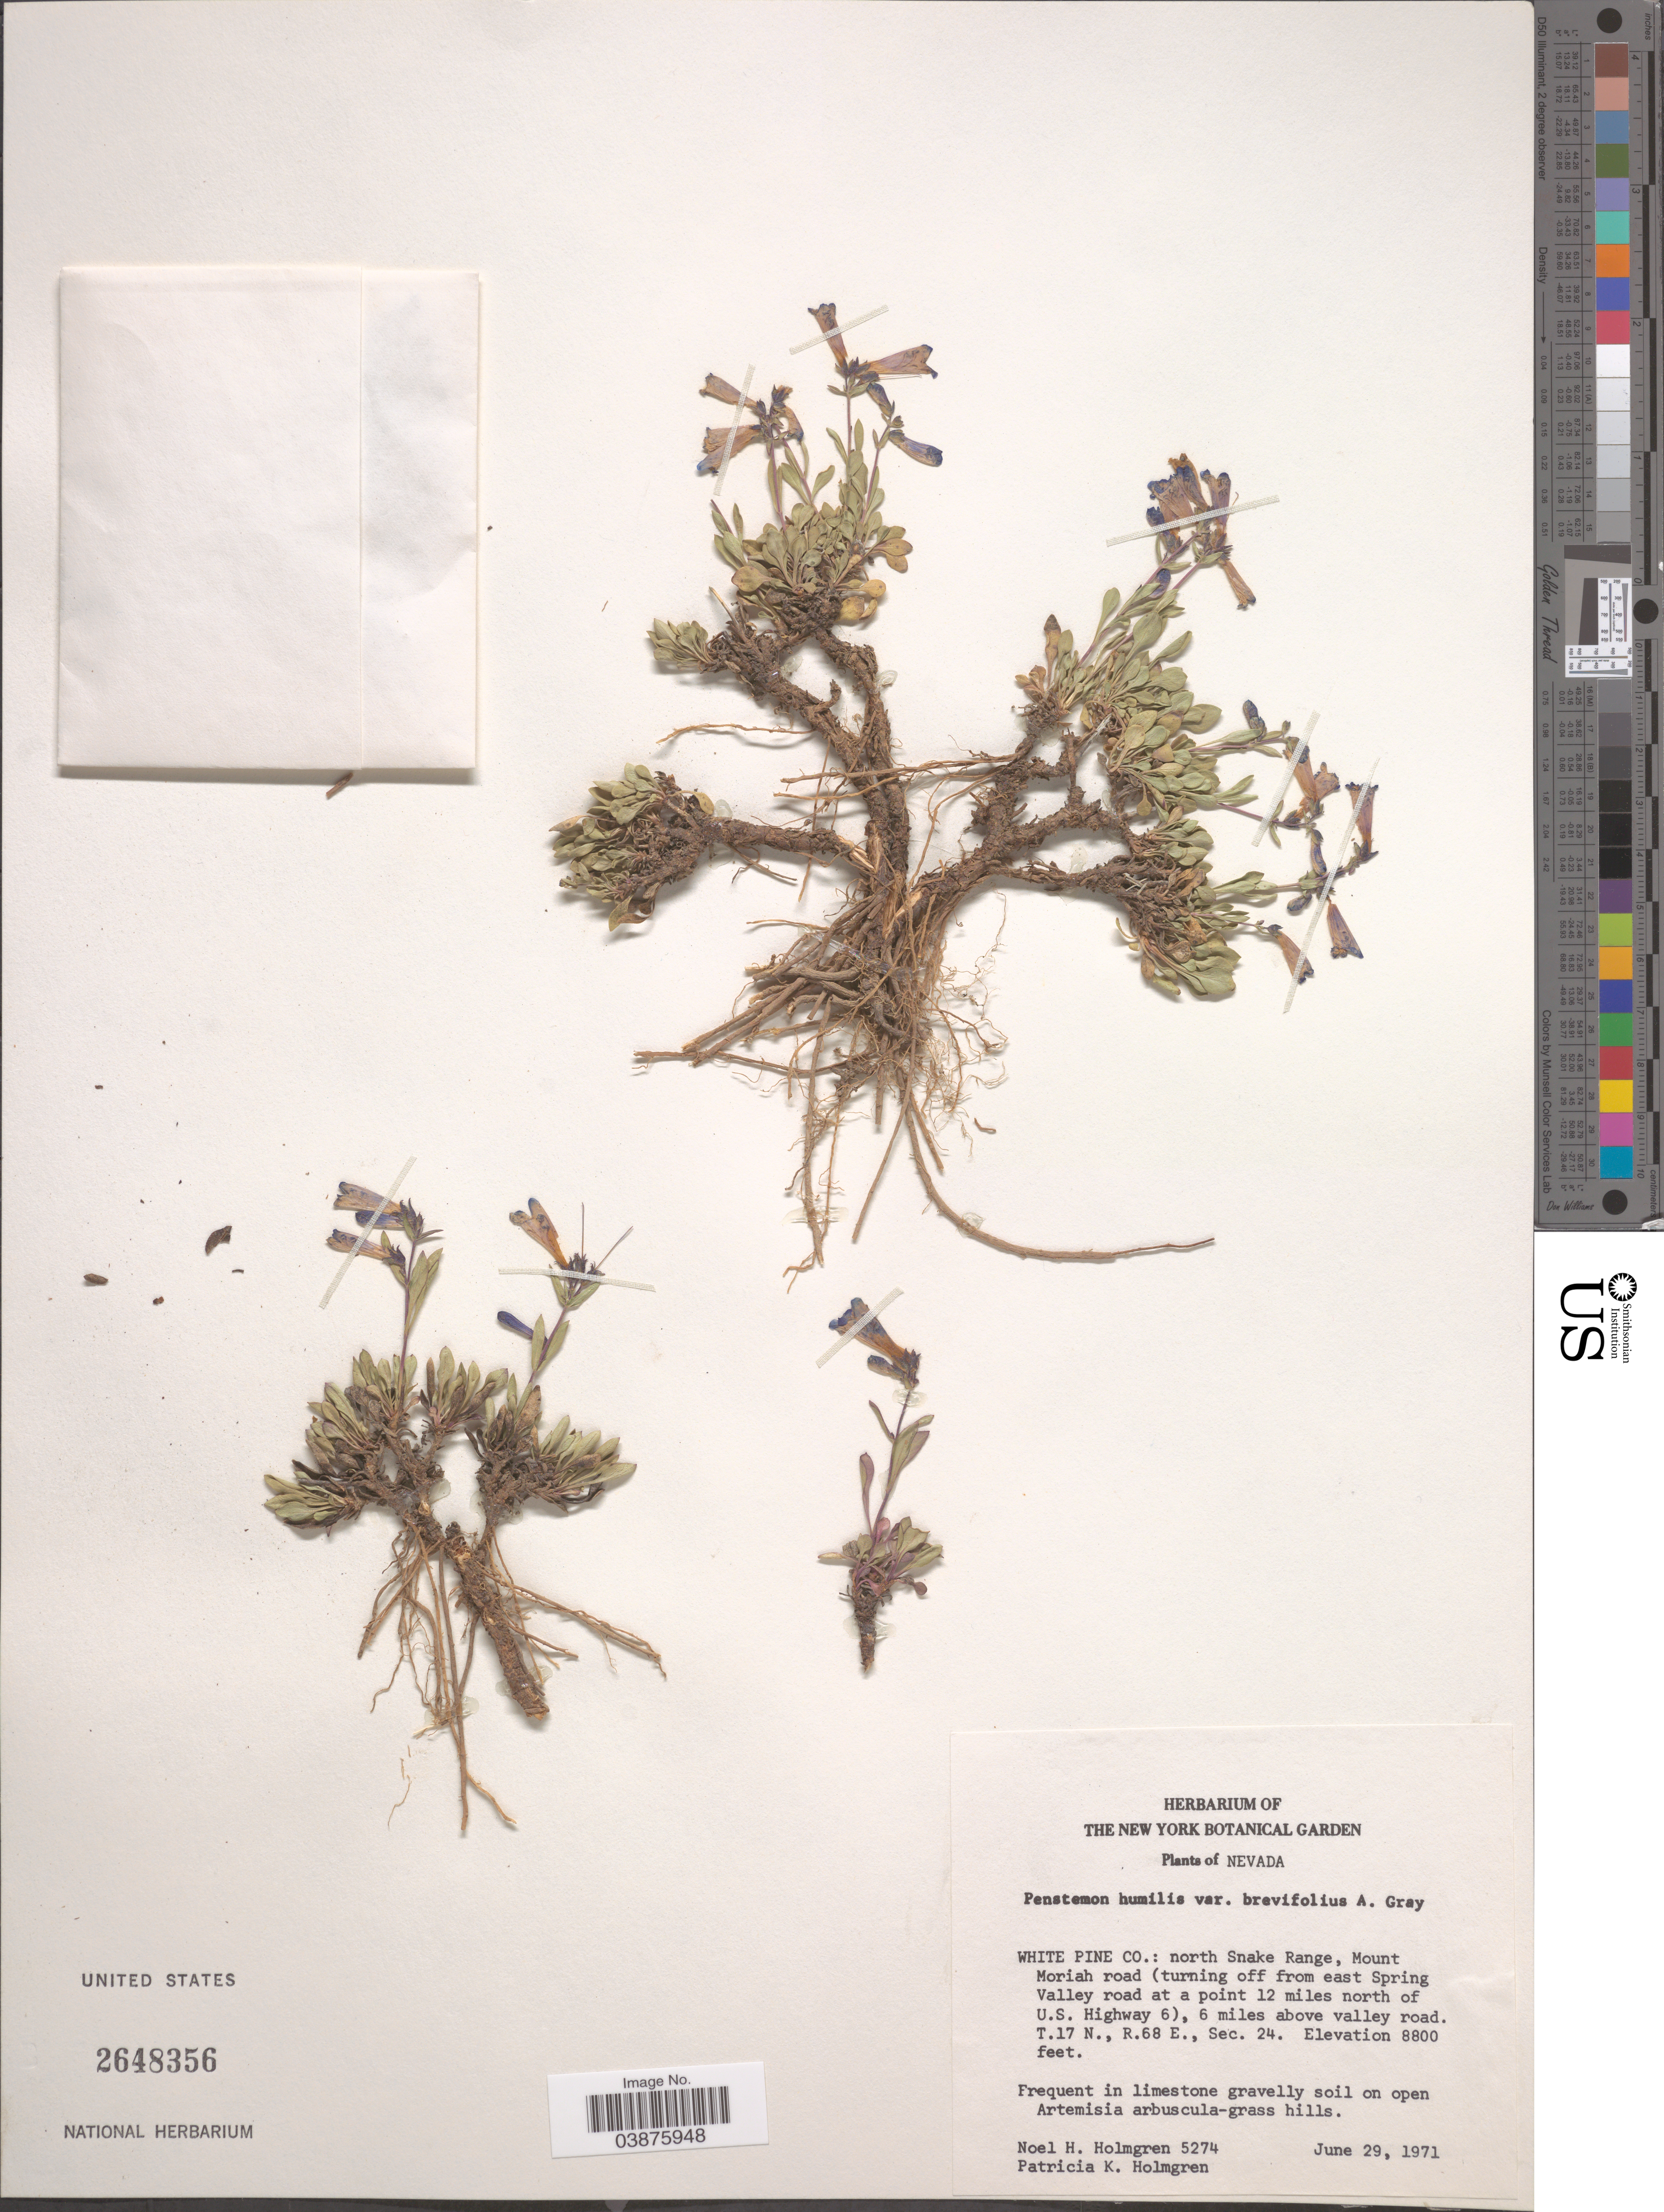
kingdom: Plantae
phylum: Tracheophyta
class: Magnoliopsida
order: Lamiales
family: Plantaginaceae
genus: Penstemon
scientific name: Penstemon humilis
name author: Nutt. ex A. Gray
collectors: N. H. Holmgren & P. K. Holmgren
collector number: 5274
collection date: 1971-06-29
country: United States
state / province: Nevada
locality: White Pine Co.: north Snake Range, Mount Moriah road (turning off from east Spring Valley road at a point 12 miles north of U.S. Highway 6), 6 miles above valley road. T.17 N., R.68 E., Sec. 24.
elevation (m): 2682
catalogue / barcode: US 2648356